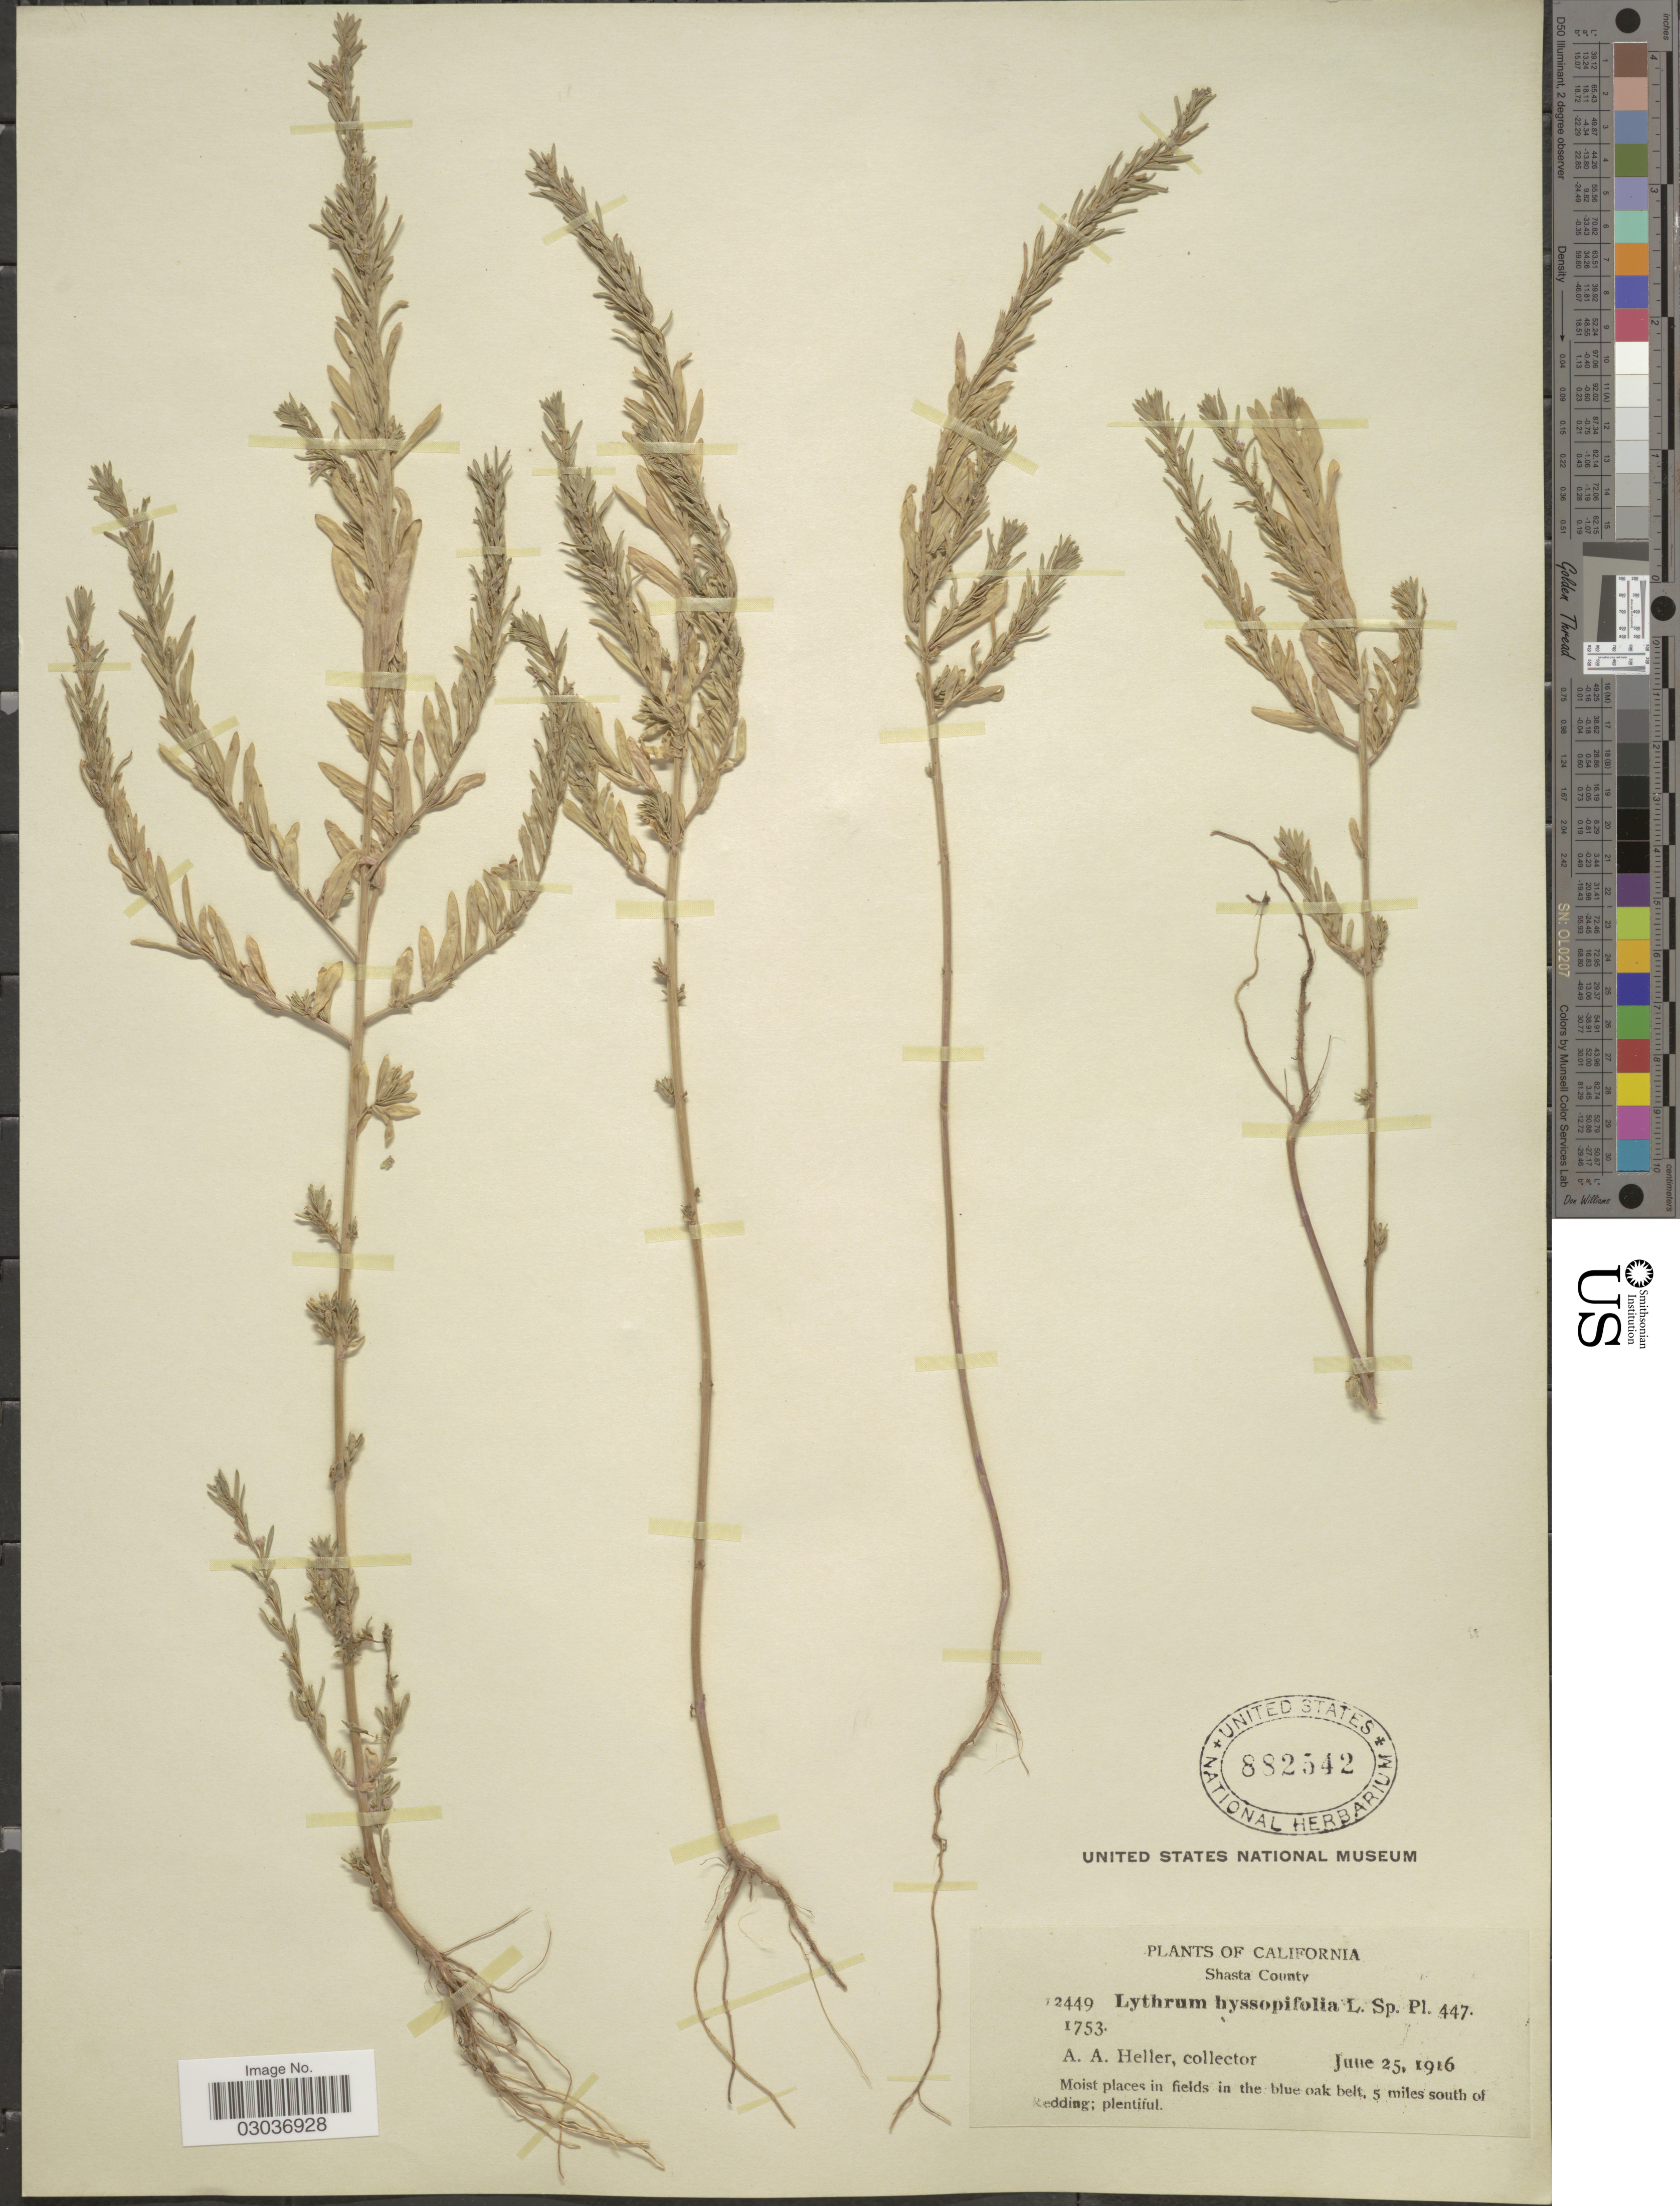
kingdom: Plantae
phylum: Tracheophyta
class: Magnoliopsida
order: Myrtales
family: Lythraceae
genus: Lythrum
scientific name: Lythrum hyssopifolia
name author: L.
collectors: A. A. Heller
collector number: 12449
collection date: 1916-06-25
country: United States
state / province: California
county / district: Shasta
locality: Shasta County, Moist places in fields in the oak belt, 5 miles south of Redding.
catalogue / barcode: US 882542